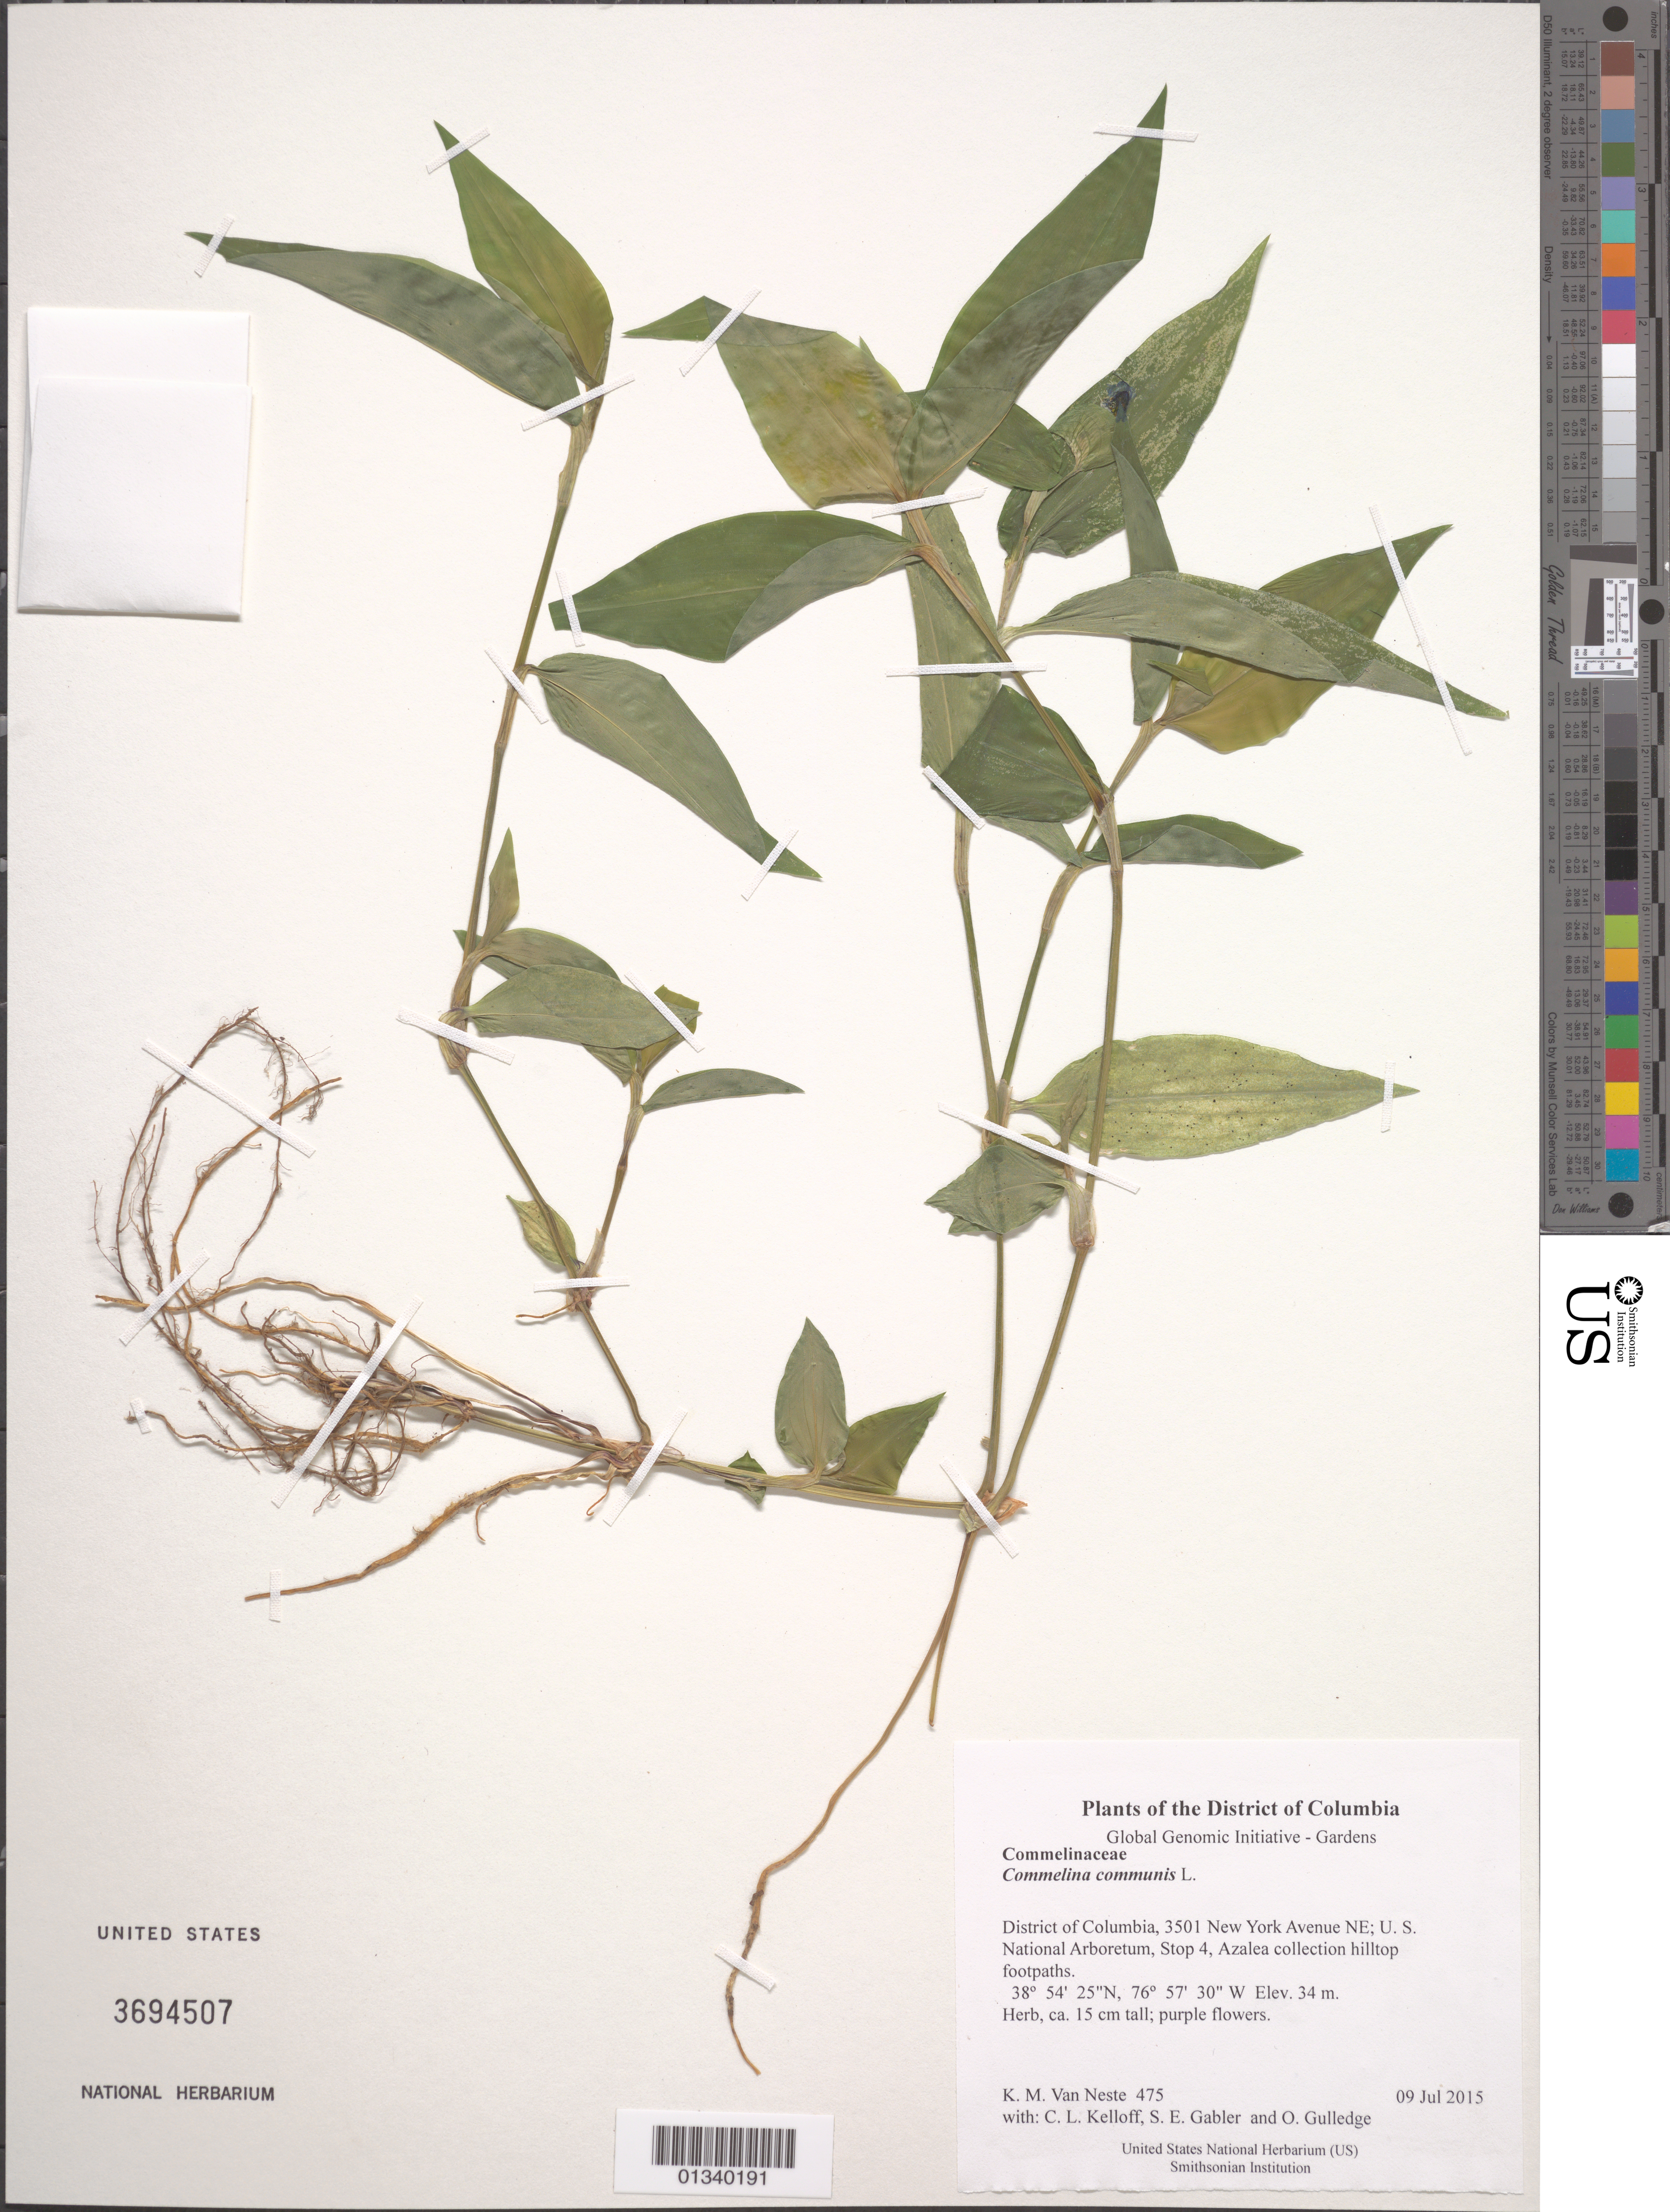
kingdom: Plantae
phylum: Tracheophyta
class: Liliopsida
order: Commelinales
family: Commelinaceae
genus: Commelina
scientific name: Commelina communis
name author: L.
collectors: K. M. Van Neste, C. L. Kelloff, S. E. Gabler & O. Gulledge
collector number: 475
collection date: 2015-07-09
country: United States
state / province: District of Columbia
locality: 3501 New York Avenue NE; U. S. National Arboretum, Stop 4, Azalea collection hilltop footpaths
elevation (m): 34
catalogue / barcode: US 3694507